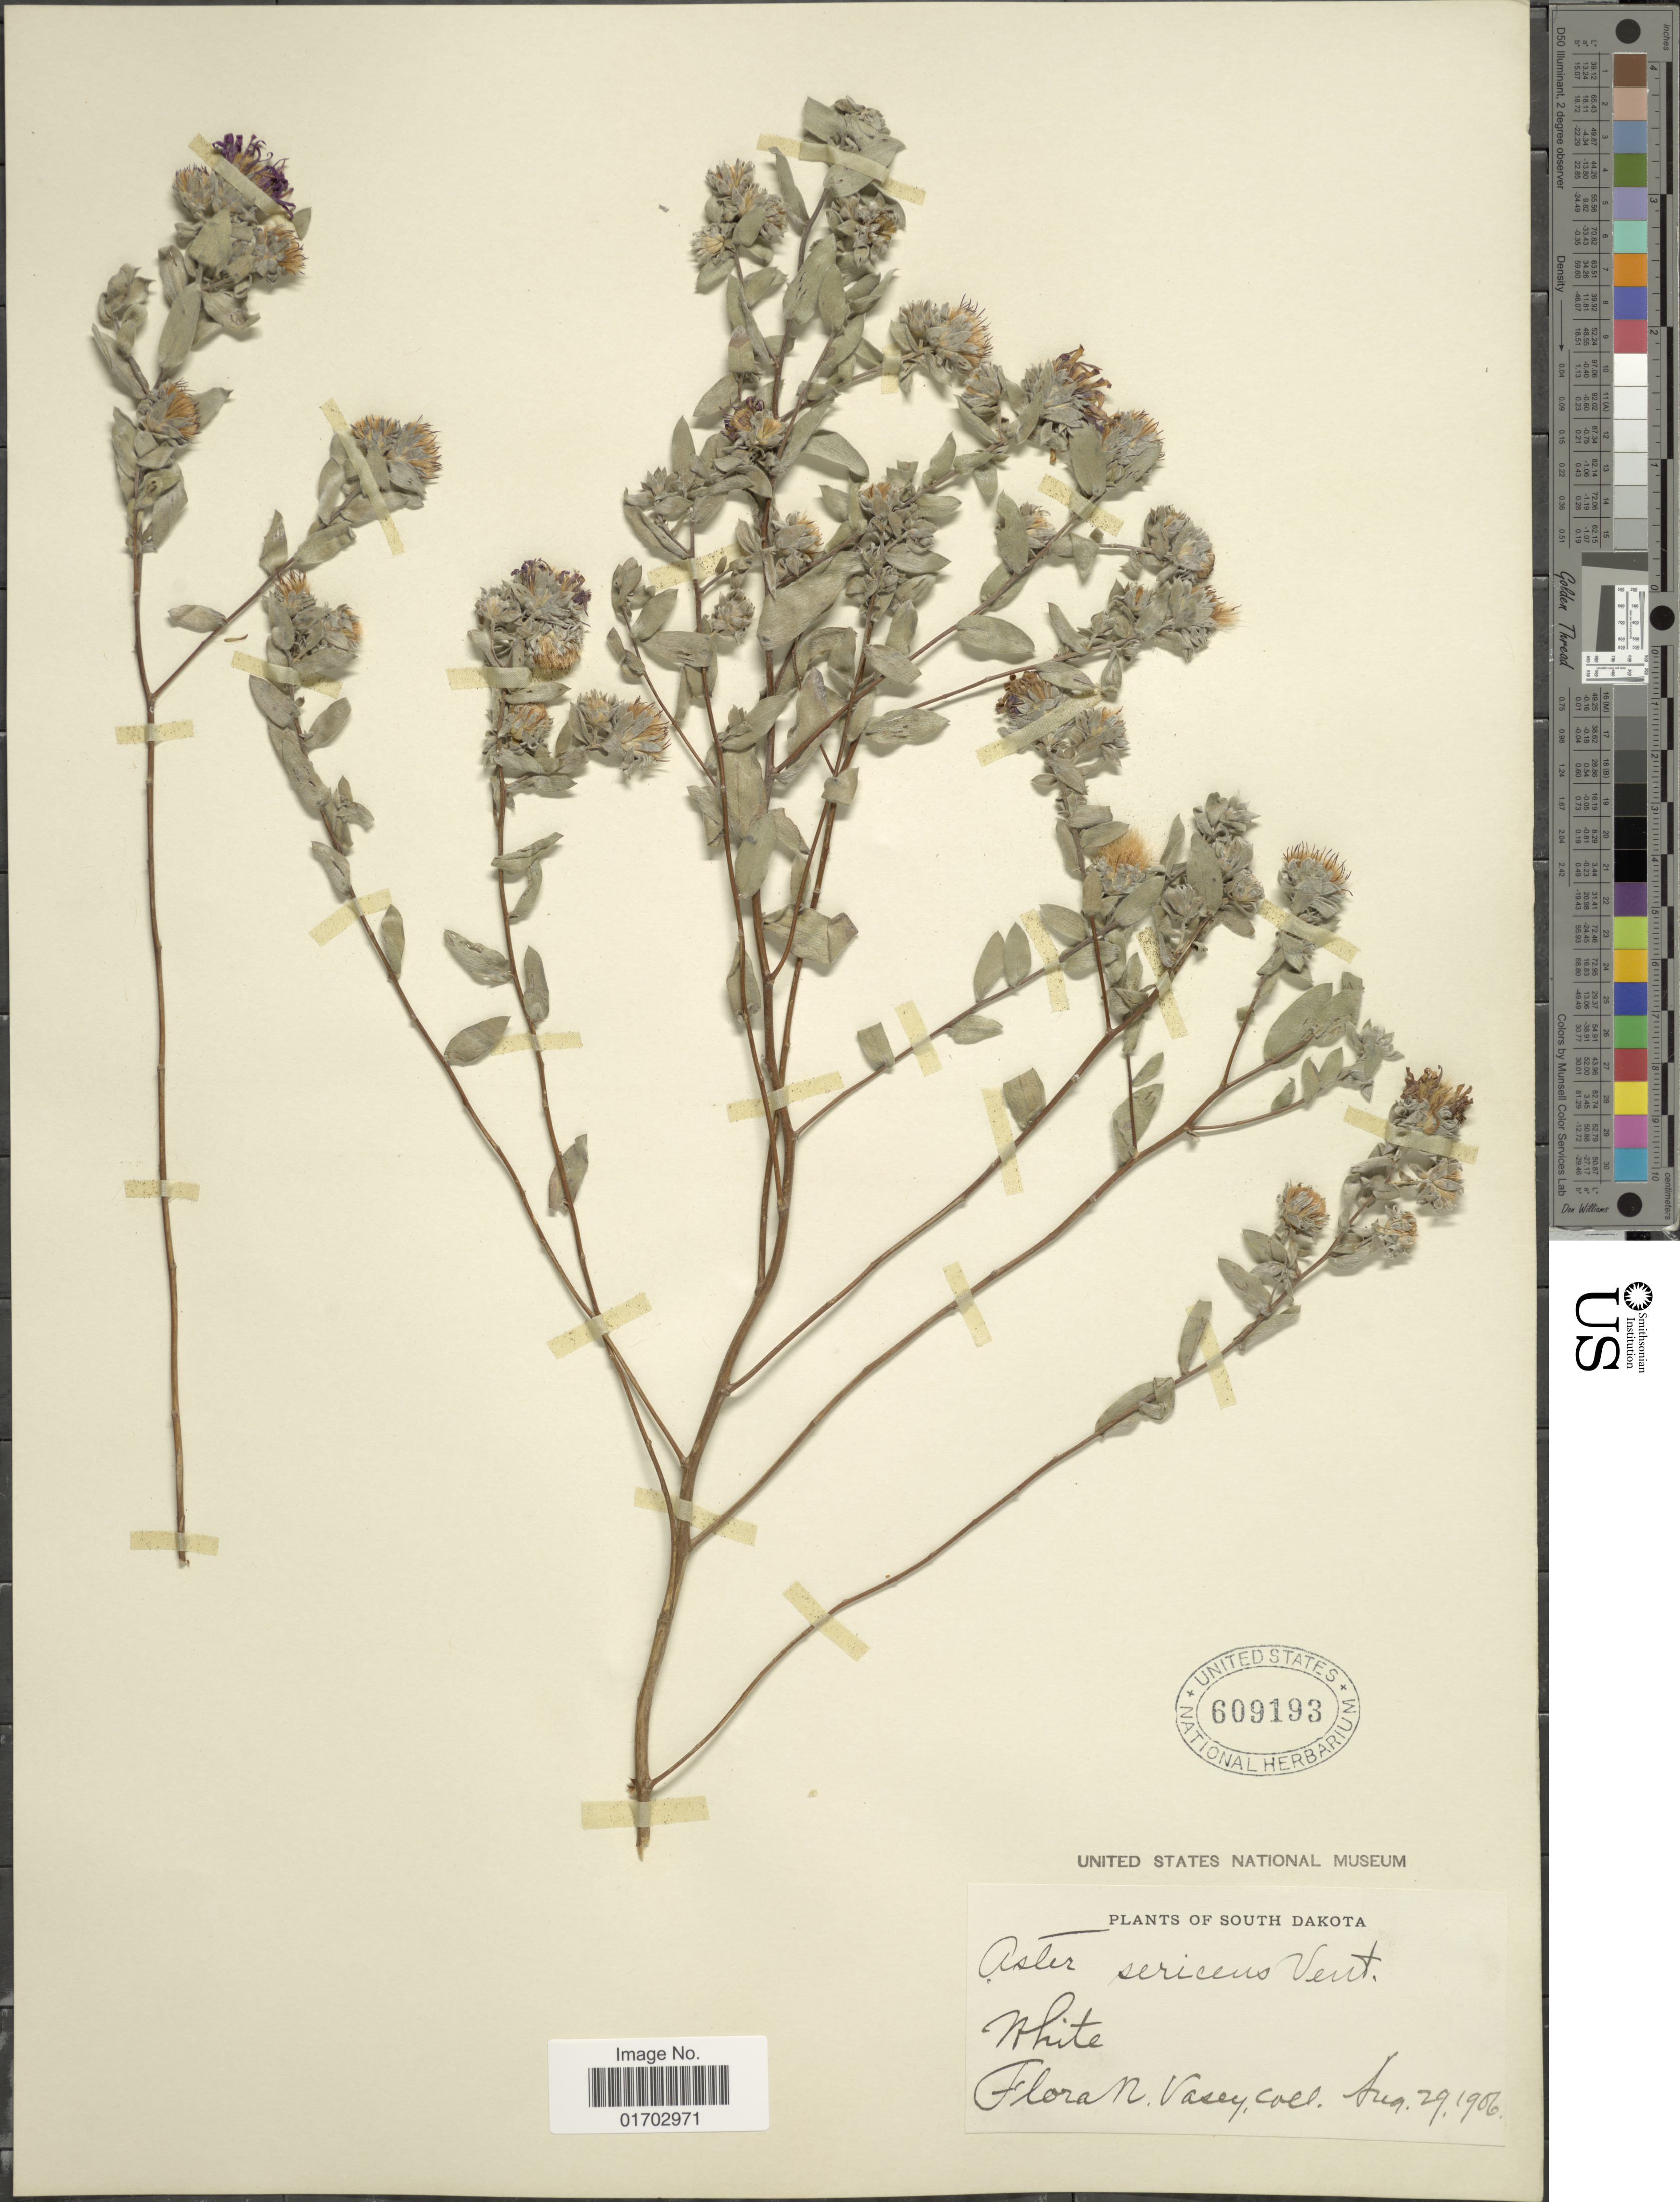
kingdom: Plantae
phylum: Tracheophyta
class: Magnoliopsida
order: Asterales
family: Asteraceae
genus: Symphyotrichum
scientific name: Symphyotrichum sericeum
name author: (Vent.) G.L. Nesom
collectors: N. Vasey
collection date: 1906-08-29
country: United States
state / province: South Dakota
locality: White.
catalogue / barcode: US 609193